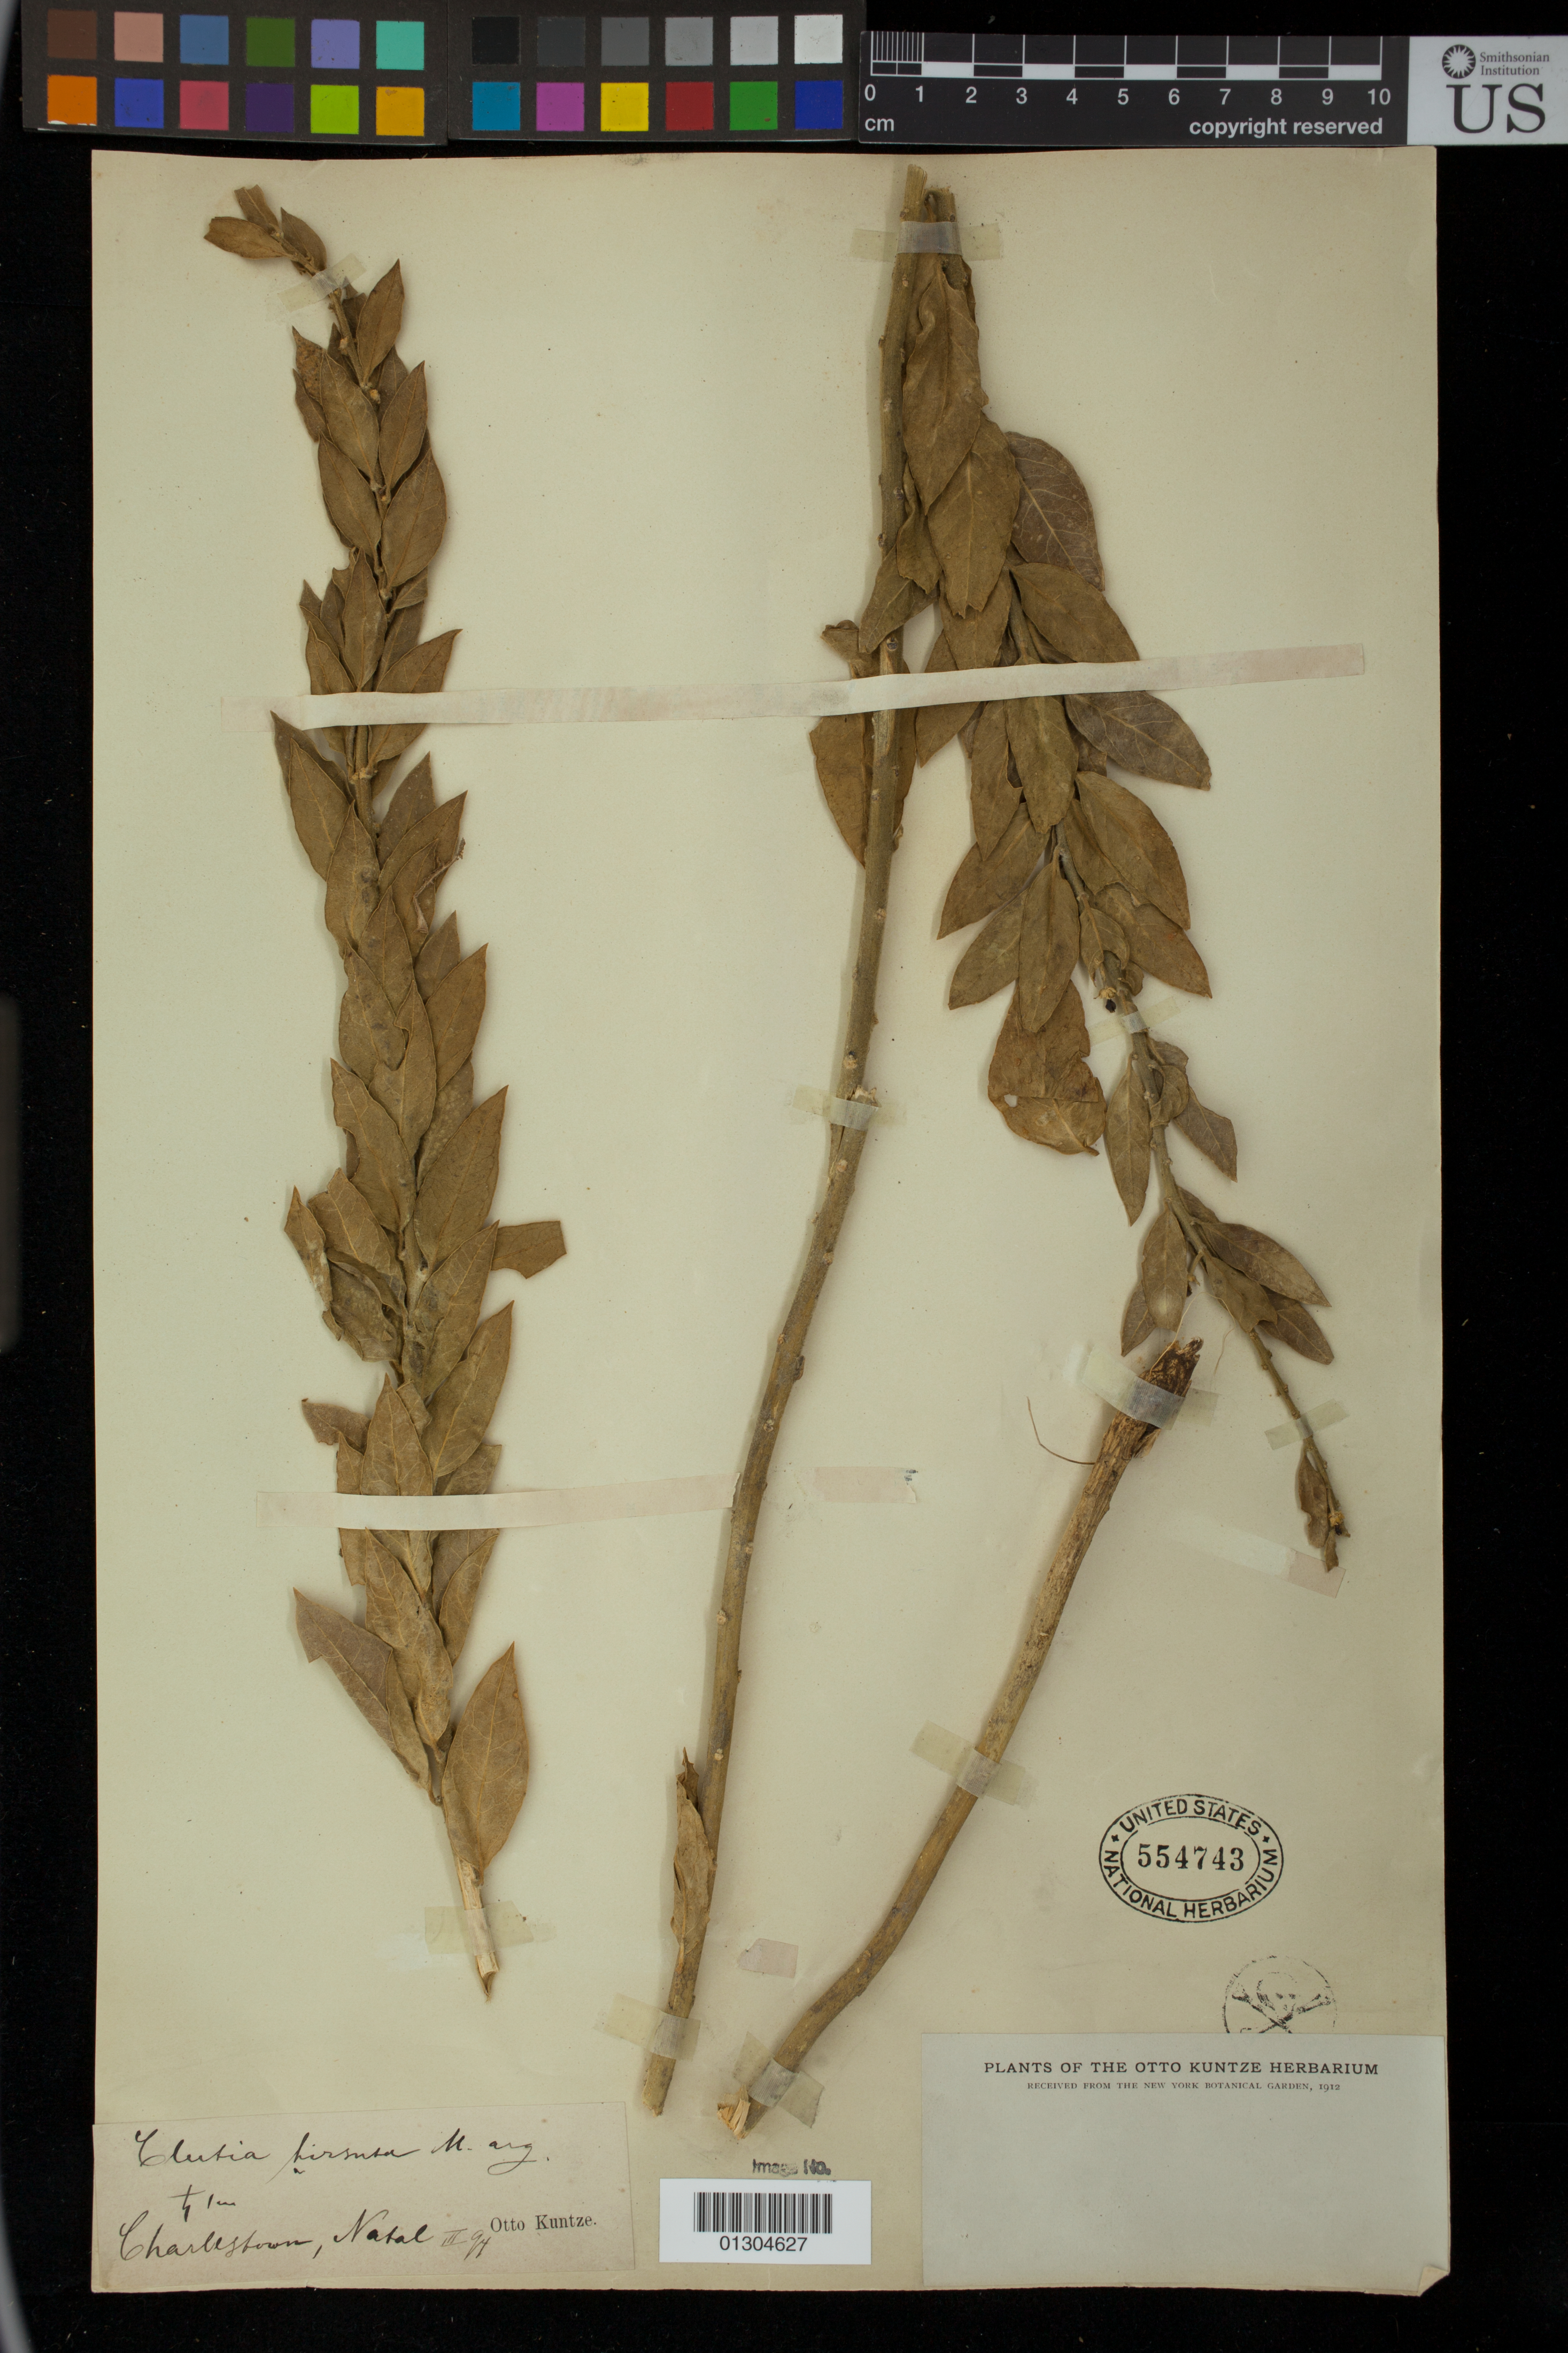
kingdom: Plantae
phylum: Tracheophyta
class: Magnoliopsida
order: Malpighiales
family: Peraceae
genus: Clutia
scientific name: Clutia hirsuta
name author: (Sond.) Müll. Arg.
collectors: C.E.O. Kuntze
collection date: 1894-03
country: South Africa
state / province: KwaZulu-Natal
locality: Charlestown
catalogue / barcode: US 554743